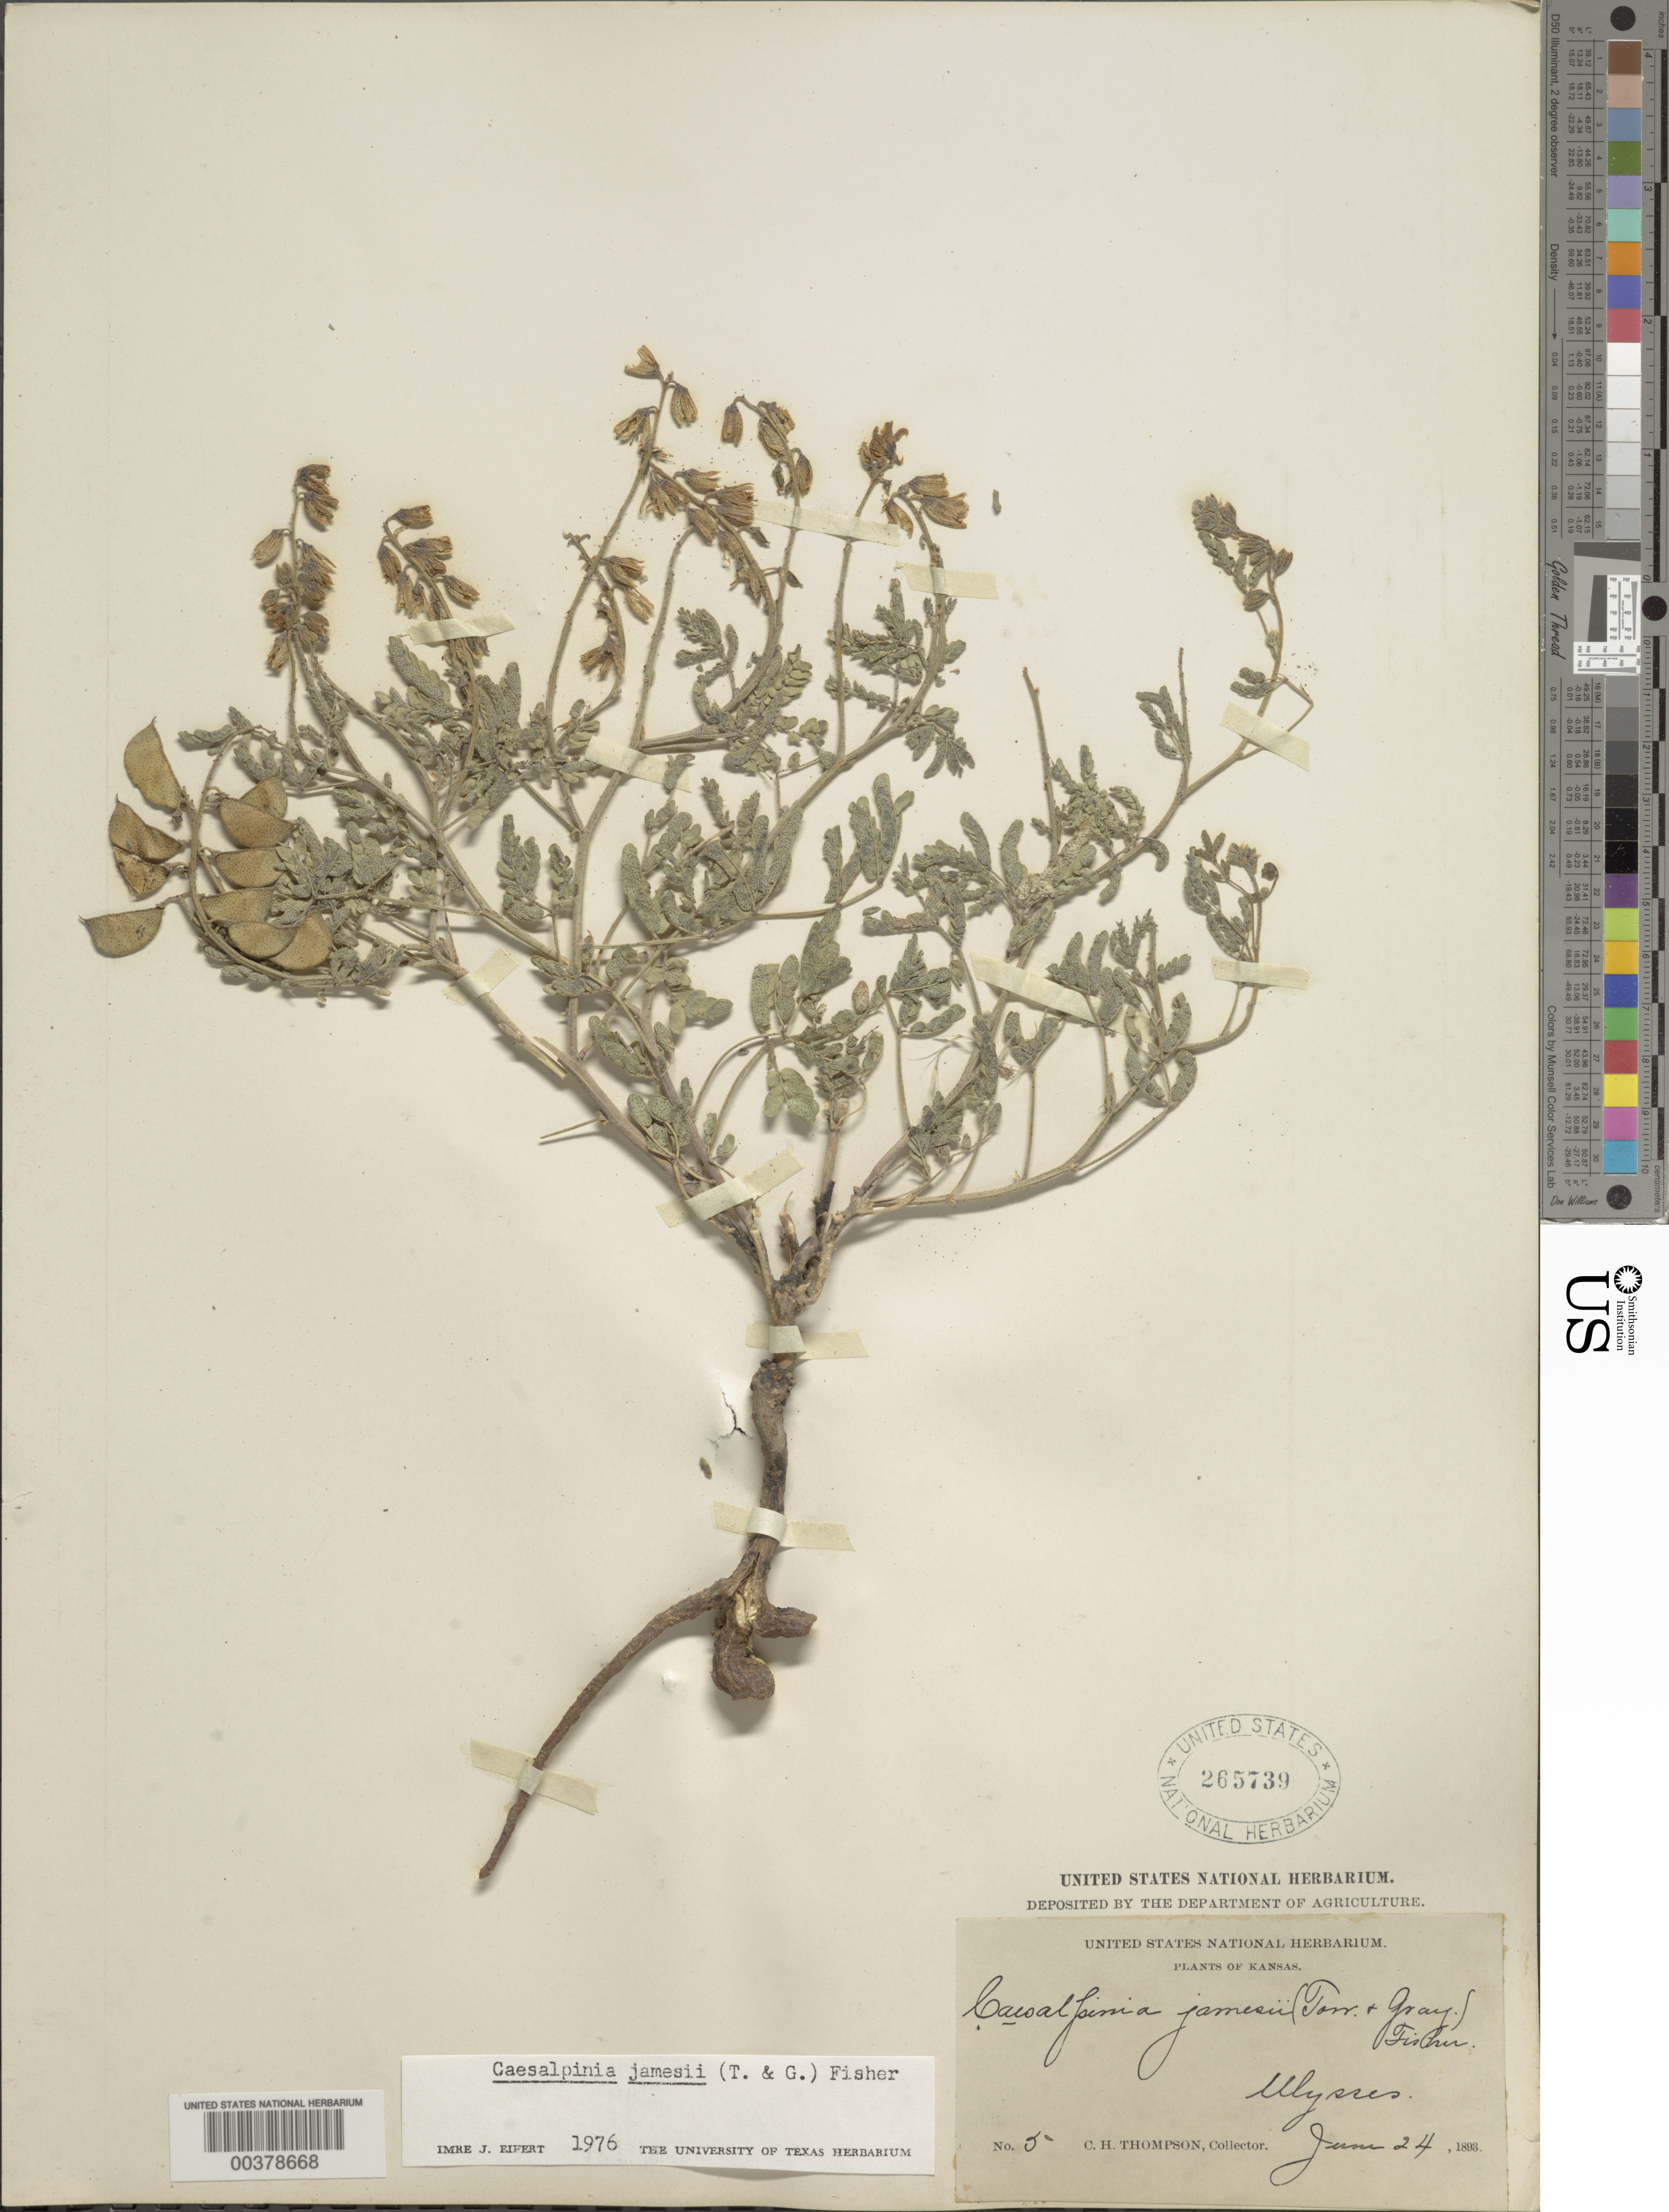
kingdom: Plantae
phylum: Tracheophyta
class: Magnoliopsida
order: Fabales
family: Fabaceae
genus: Pomaria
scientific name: Pomaria jamesii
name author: (Torr. & A. Gray) Walp.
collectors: C. H. Thompson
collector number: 5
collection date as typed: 24 Jun 1893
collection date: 1893-06-24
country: United States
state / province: Kansas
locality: Ulysses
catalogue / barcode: US 265739